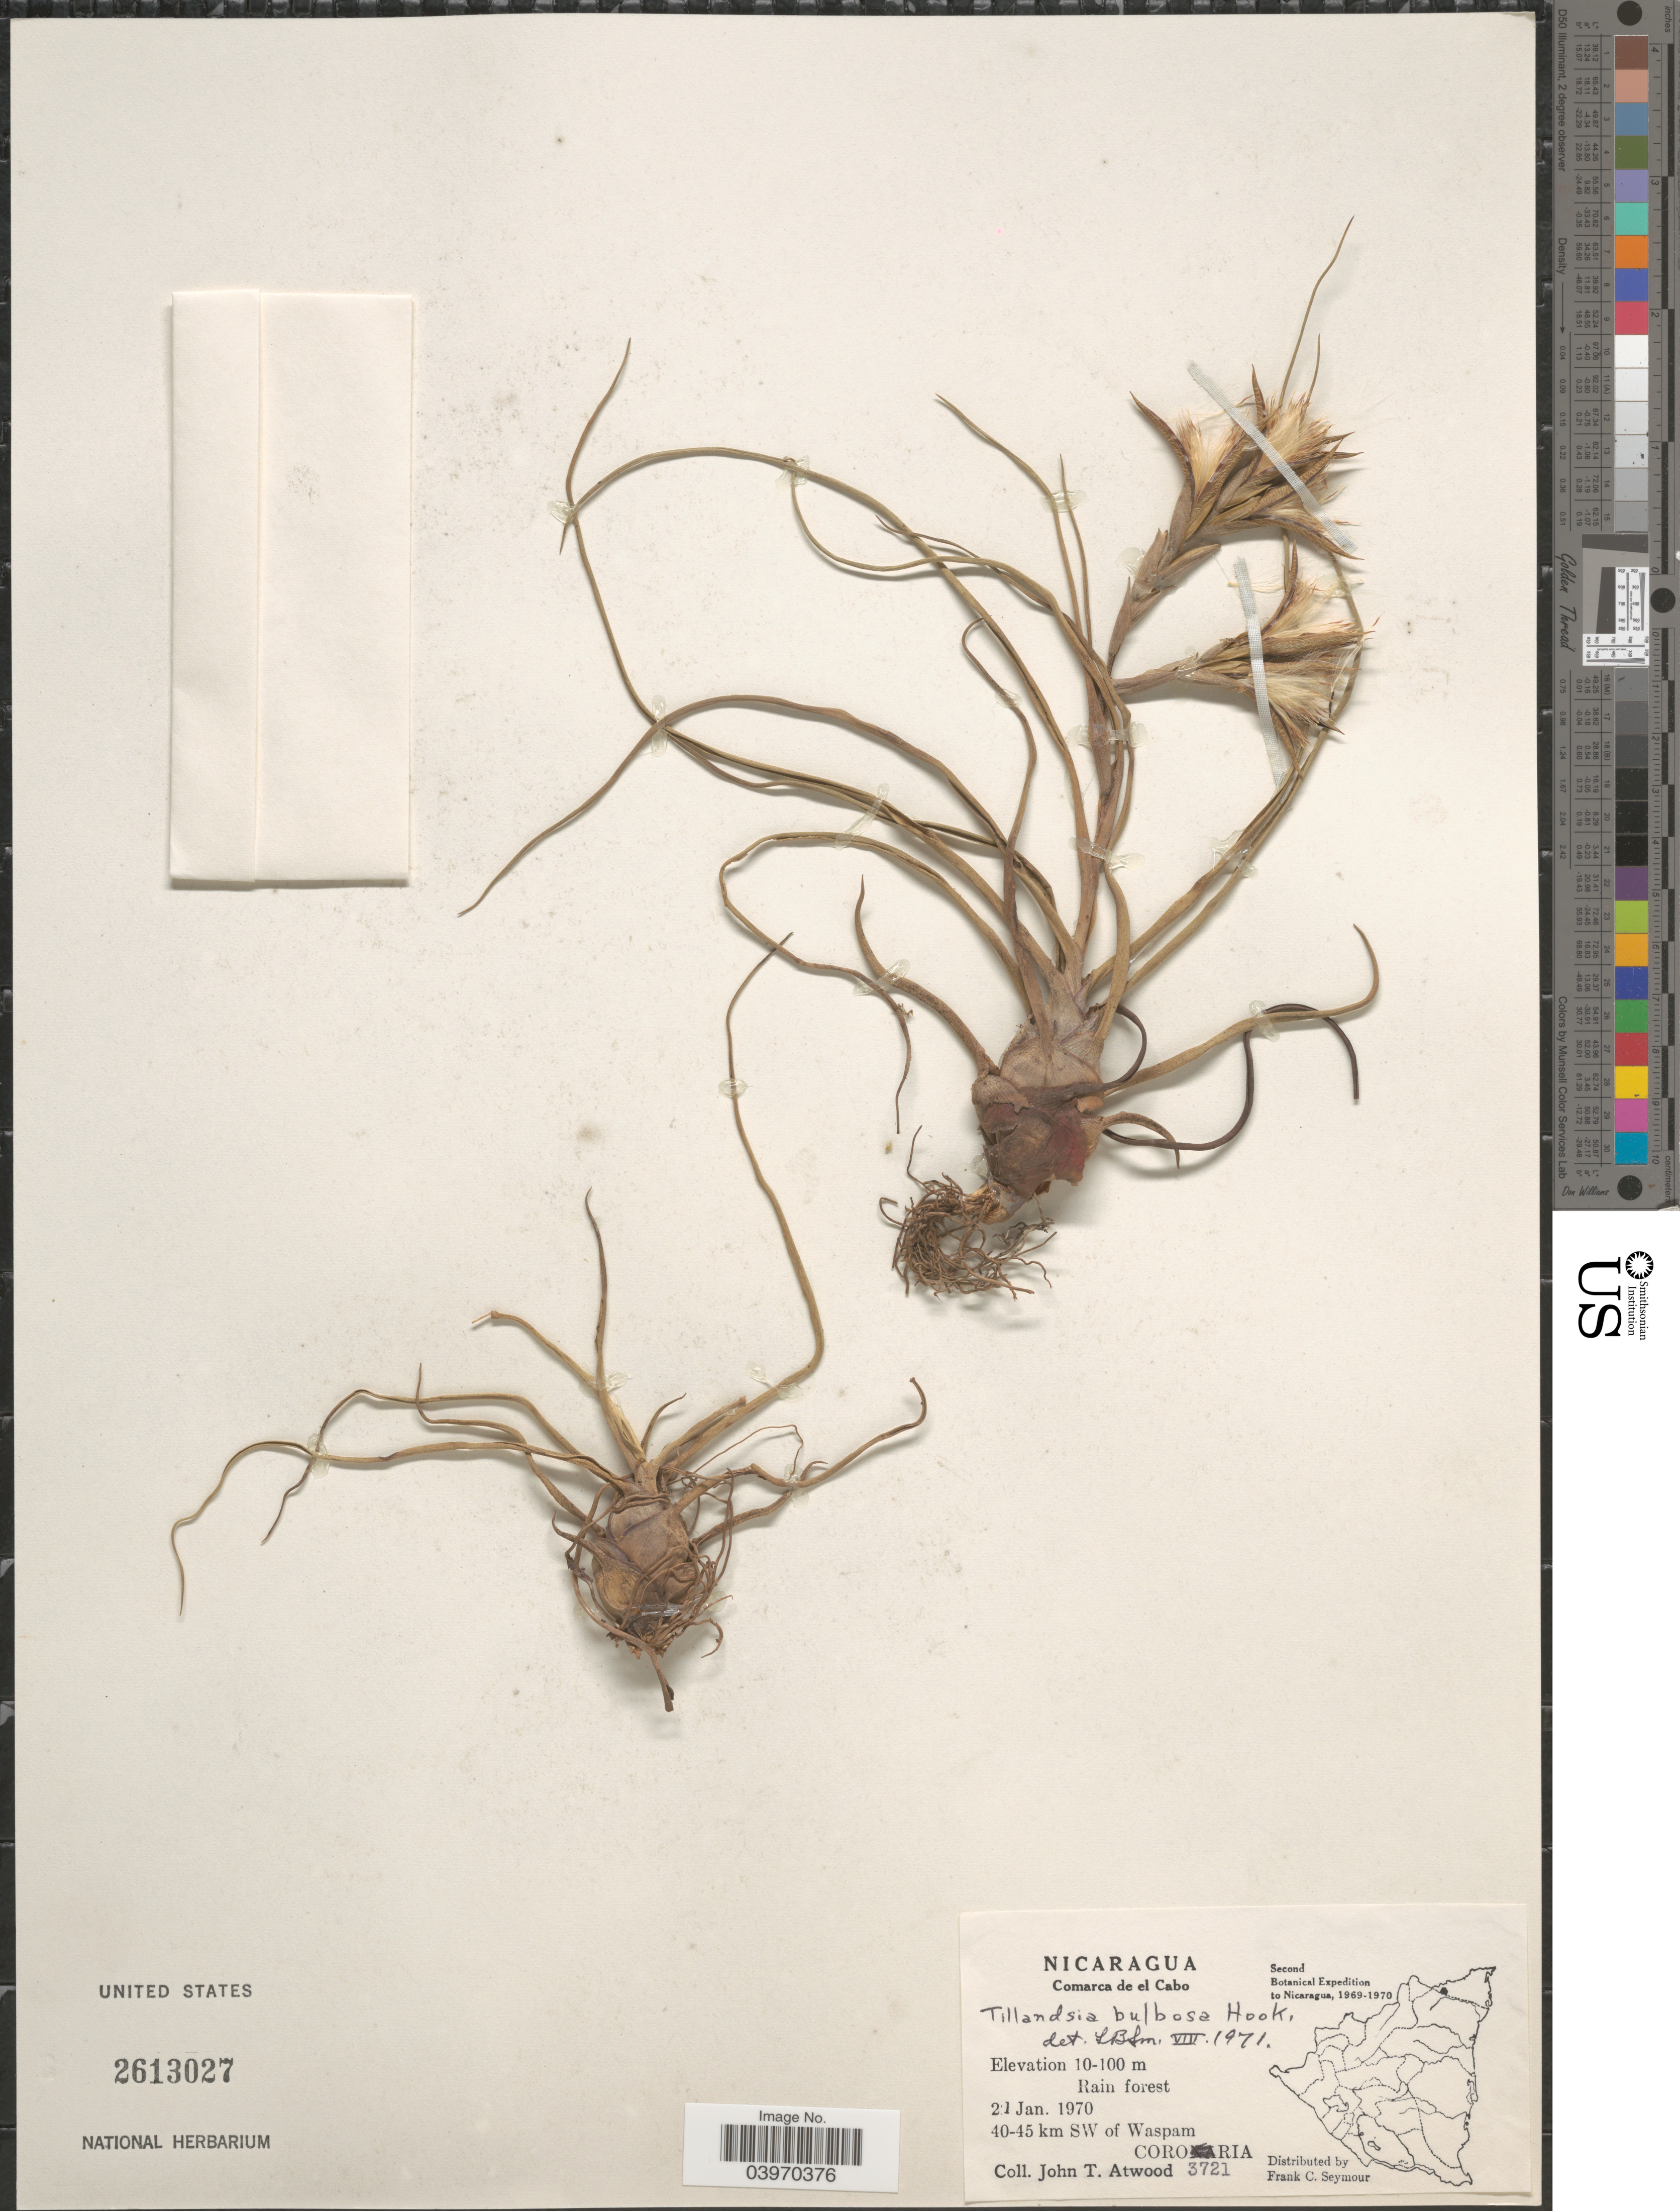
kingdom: Plantae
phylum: Tracheophyta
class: Liliopsida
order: Poales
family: Bromeliaceae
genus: Tillandsia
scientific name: Tillandsia bulbosa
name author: Hook.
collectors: J. T. Atwood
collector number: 3721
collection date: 1970-01-21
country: Nicaragua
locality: Comarca de el Cabo. 40-45 km SW of Waspan Cororia.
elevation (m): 10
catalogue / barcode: US 2613027